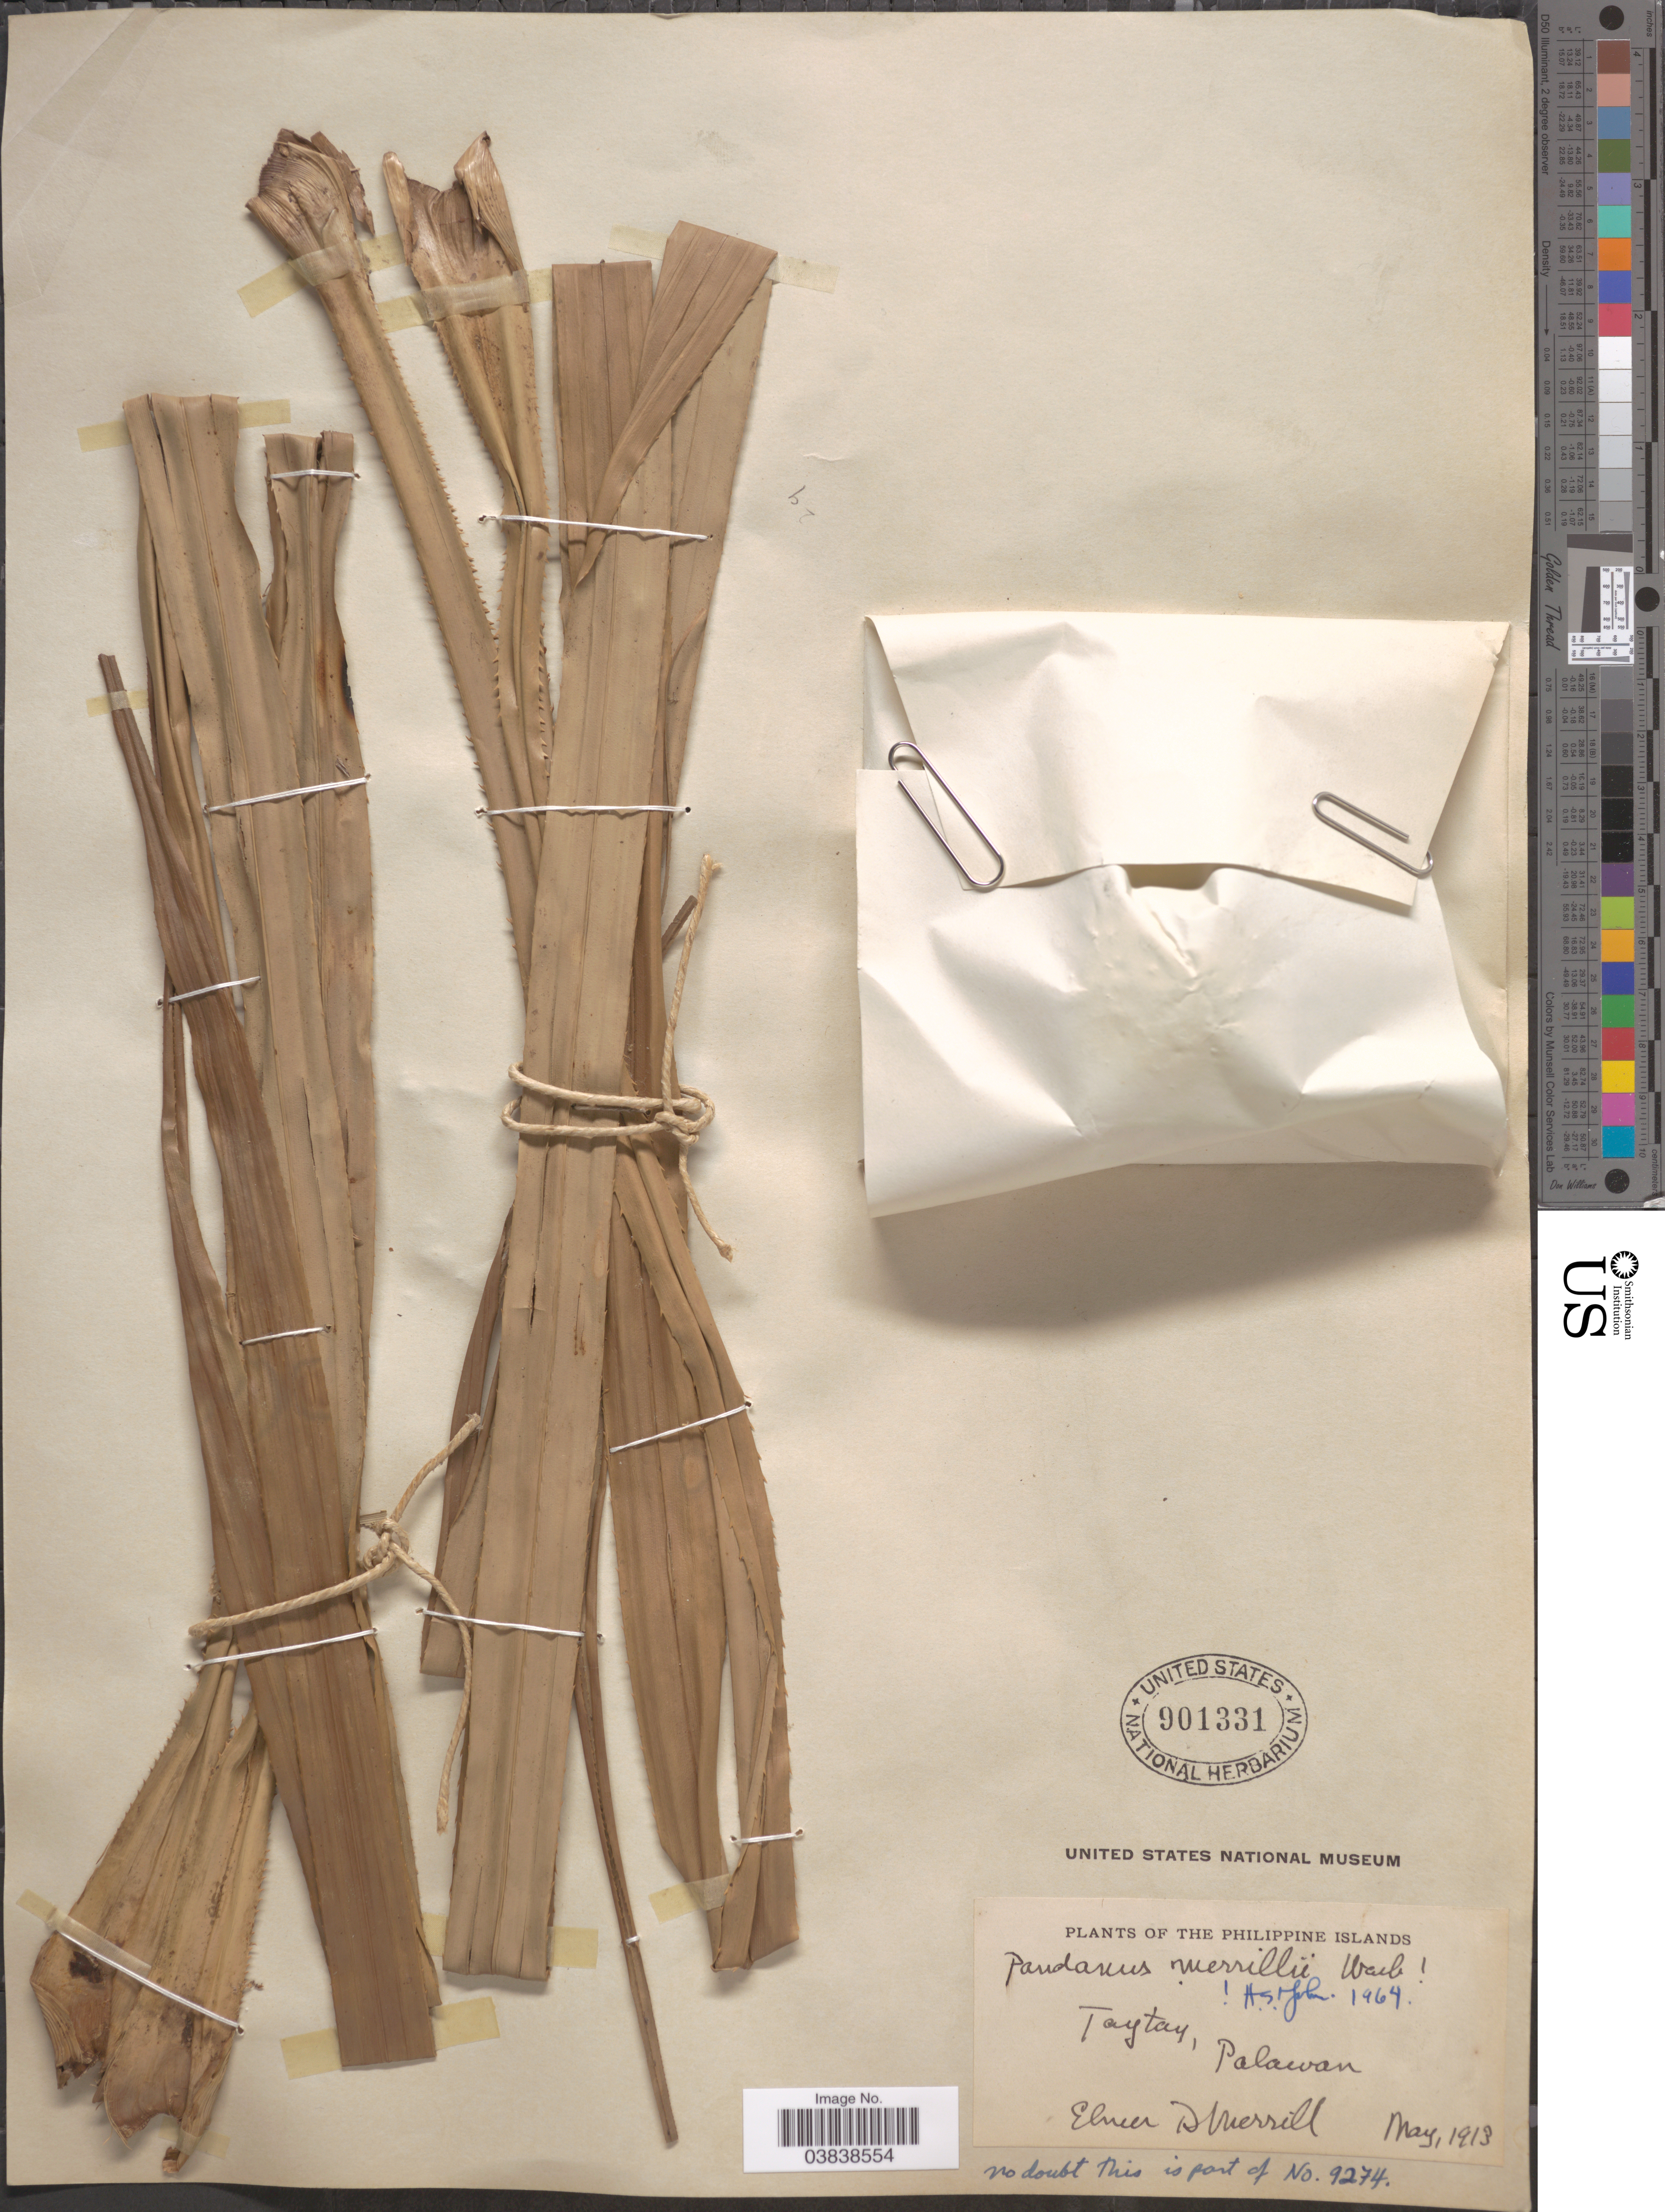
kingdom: Plantae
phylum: Tracheophyta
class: Liliopsida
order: Pandanales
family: Pandanaceae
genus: Pandanus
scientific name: Pandanus merrillii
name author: Warb. in Perkins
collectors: E. D. Merrill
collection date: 1913-05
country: Philippines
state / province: Mimaropa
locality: Taytay, Palawan.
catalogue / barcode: US 901331